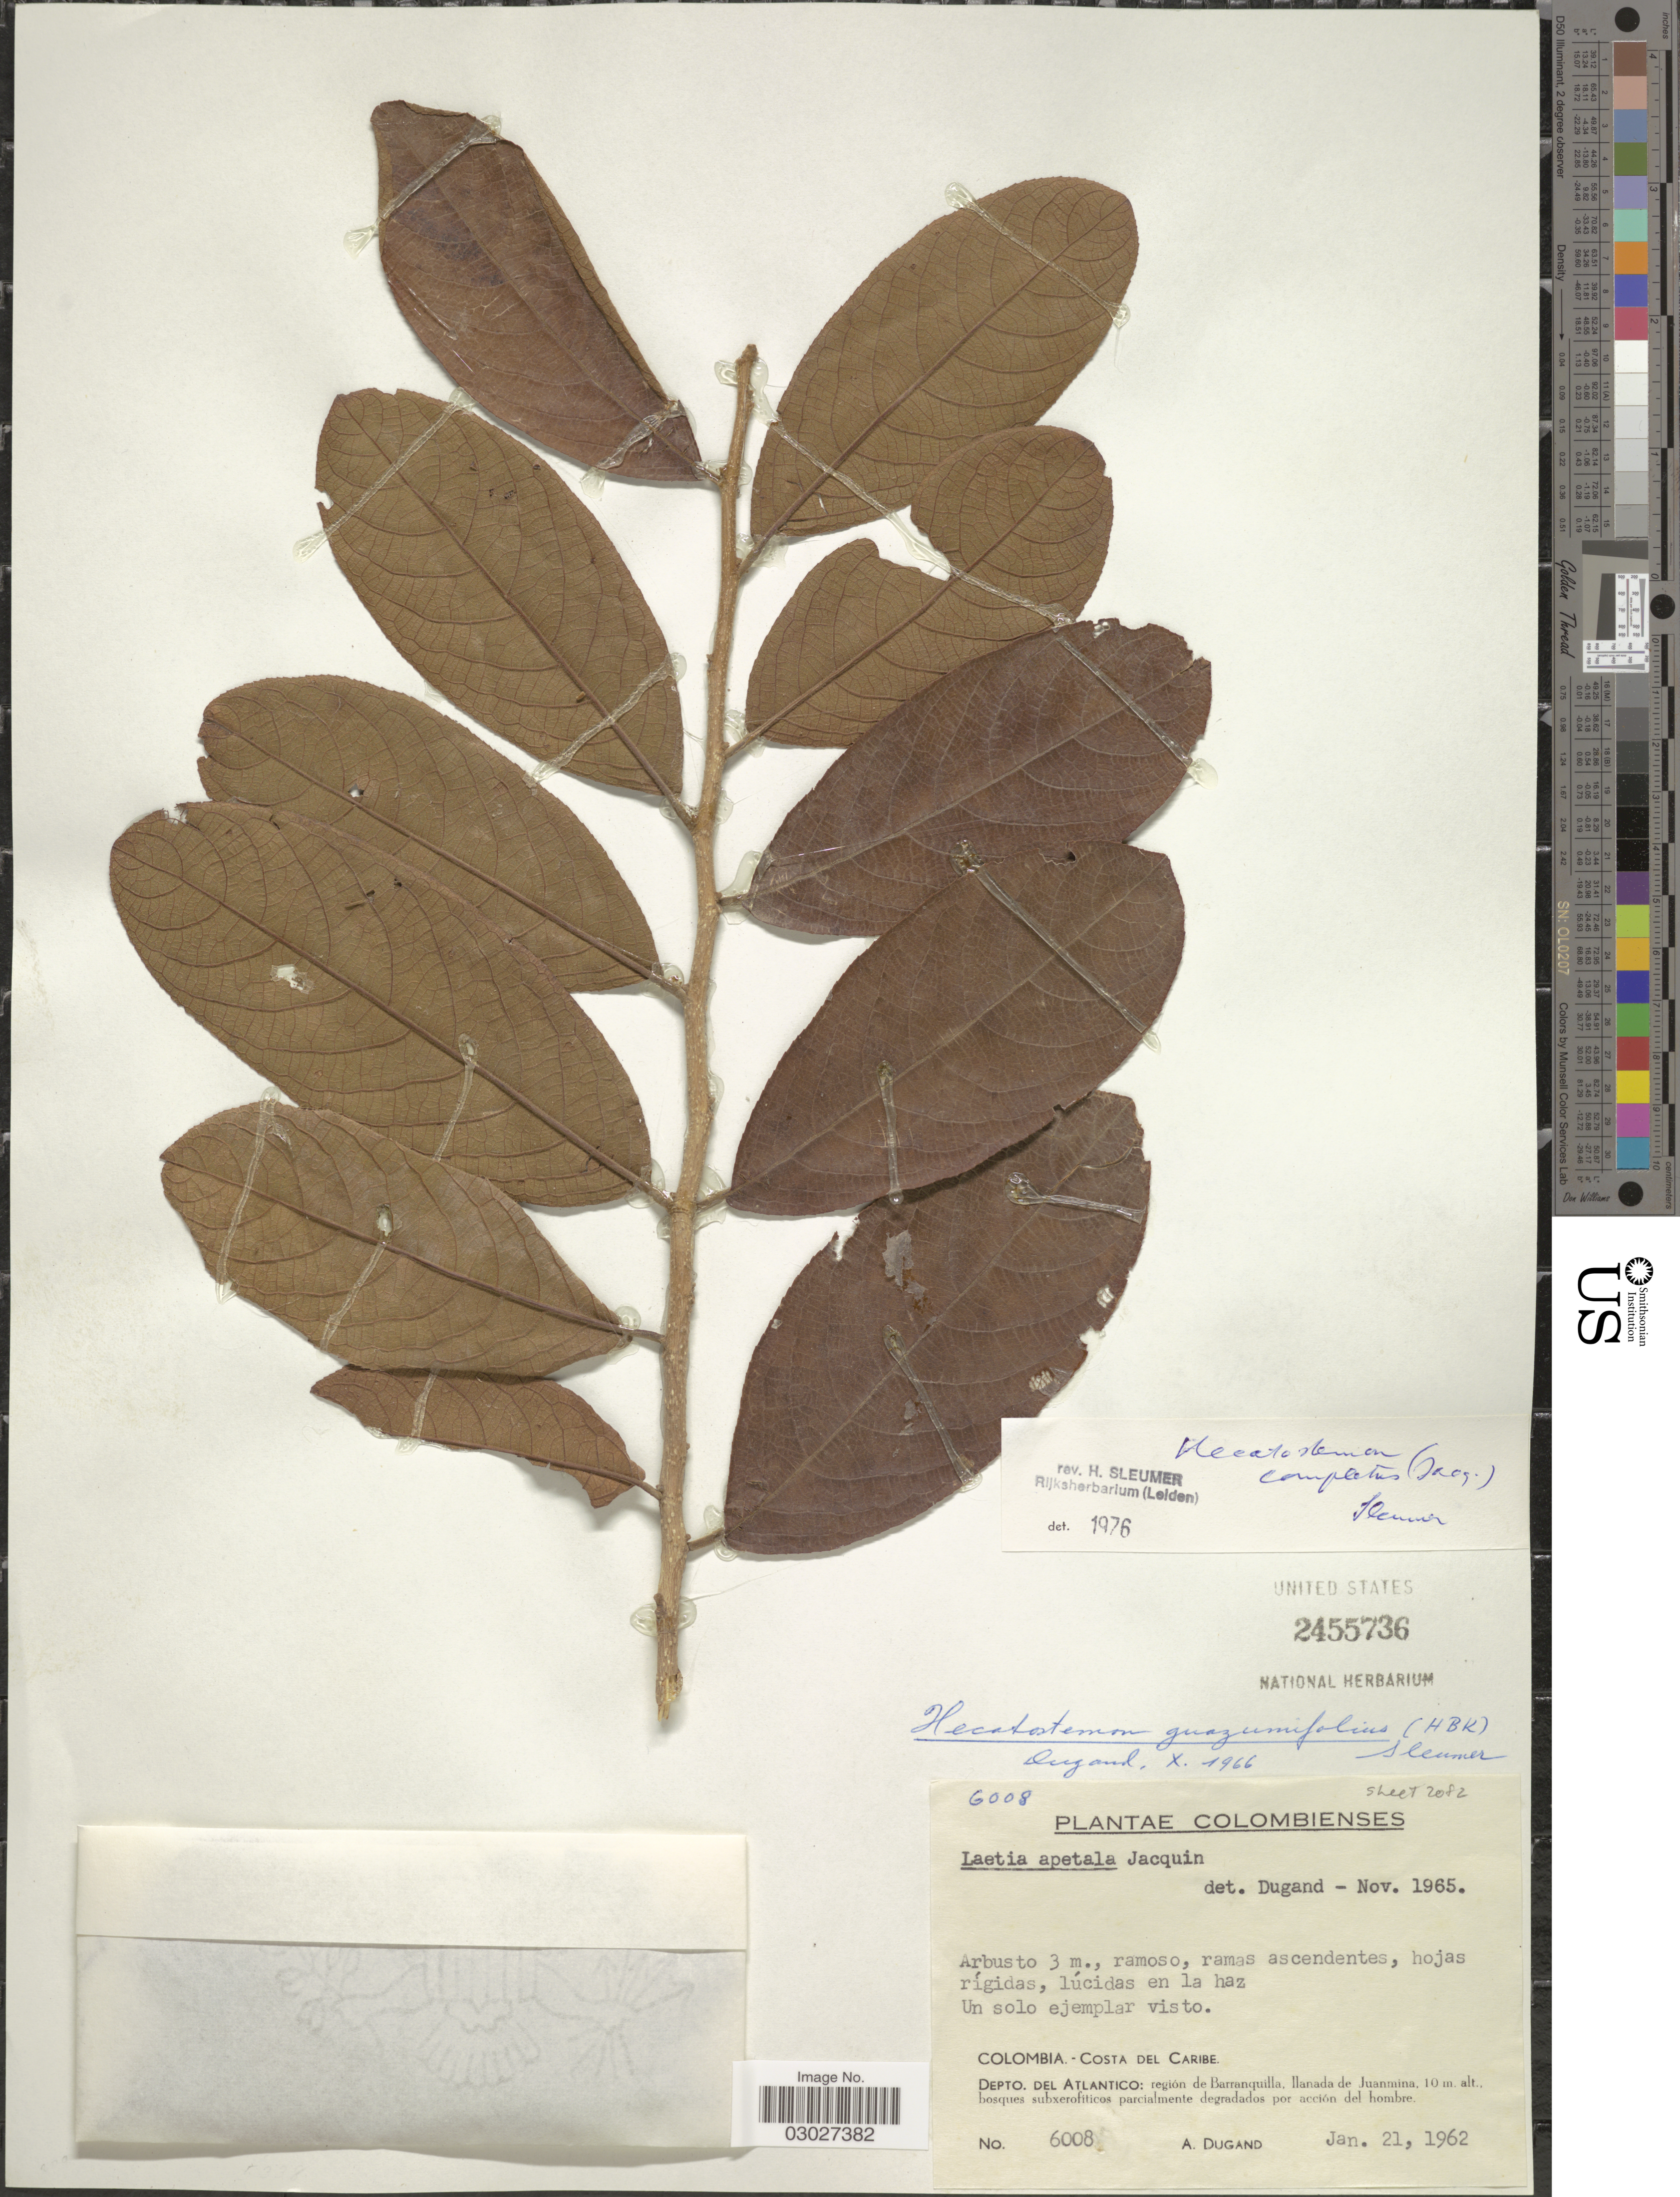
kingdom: Plantae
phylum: Tracheophyta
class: Magnoliopsida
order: Malpighiales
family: Salicaceae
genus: Casearia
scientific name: Casearia completa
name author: (Jacq.) T. Samar. & M.H. Alford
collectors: A. Dugand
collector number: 6008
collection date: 1962-01-21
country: Colombia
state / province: Atlántico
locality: Costa Del Caribe. Depto. del Atlantico: región de Barranquilla, llanada de Juanmina.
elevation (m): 10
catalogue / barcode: US 2455736